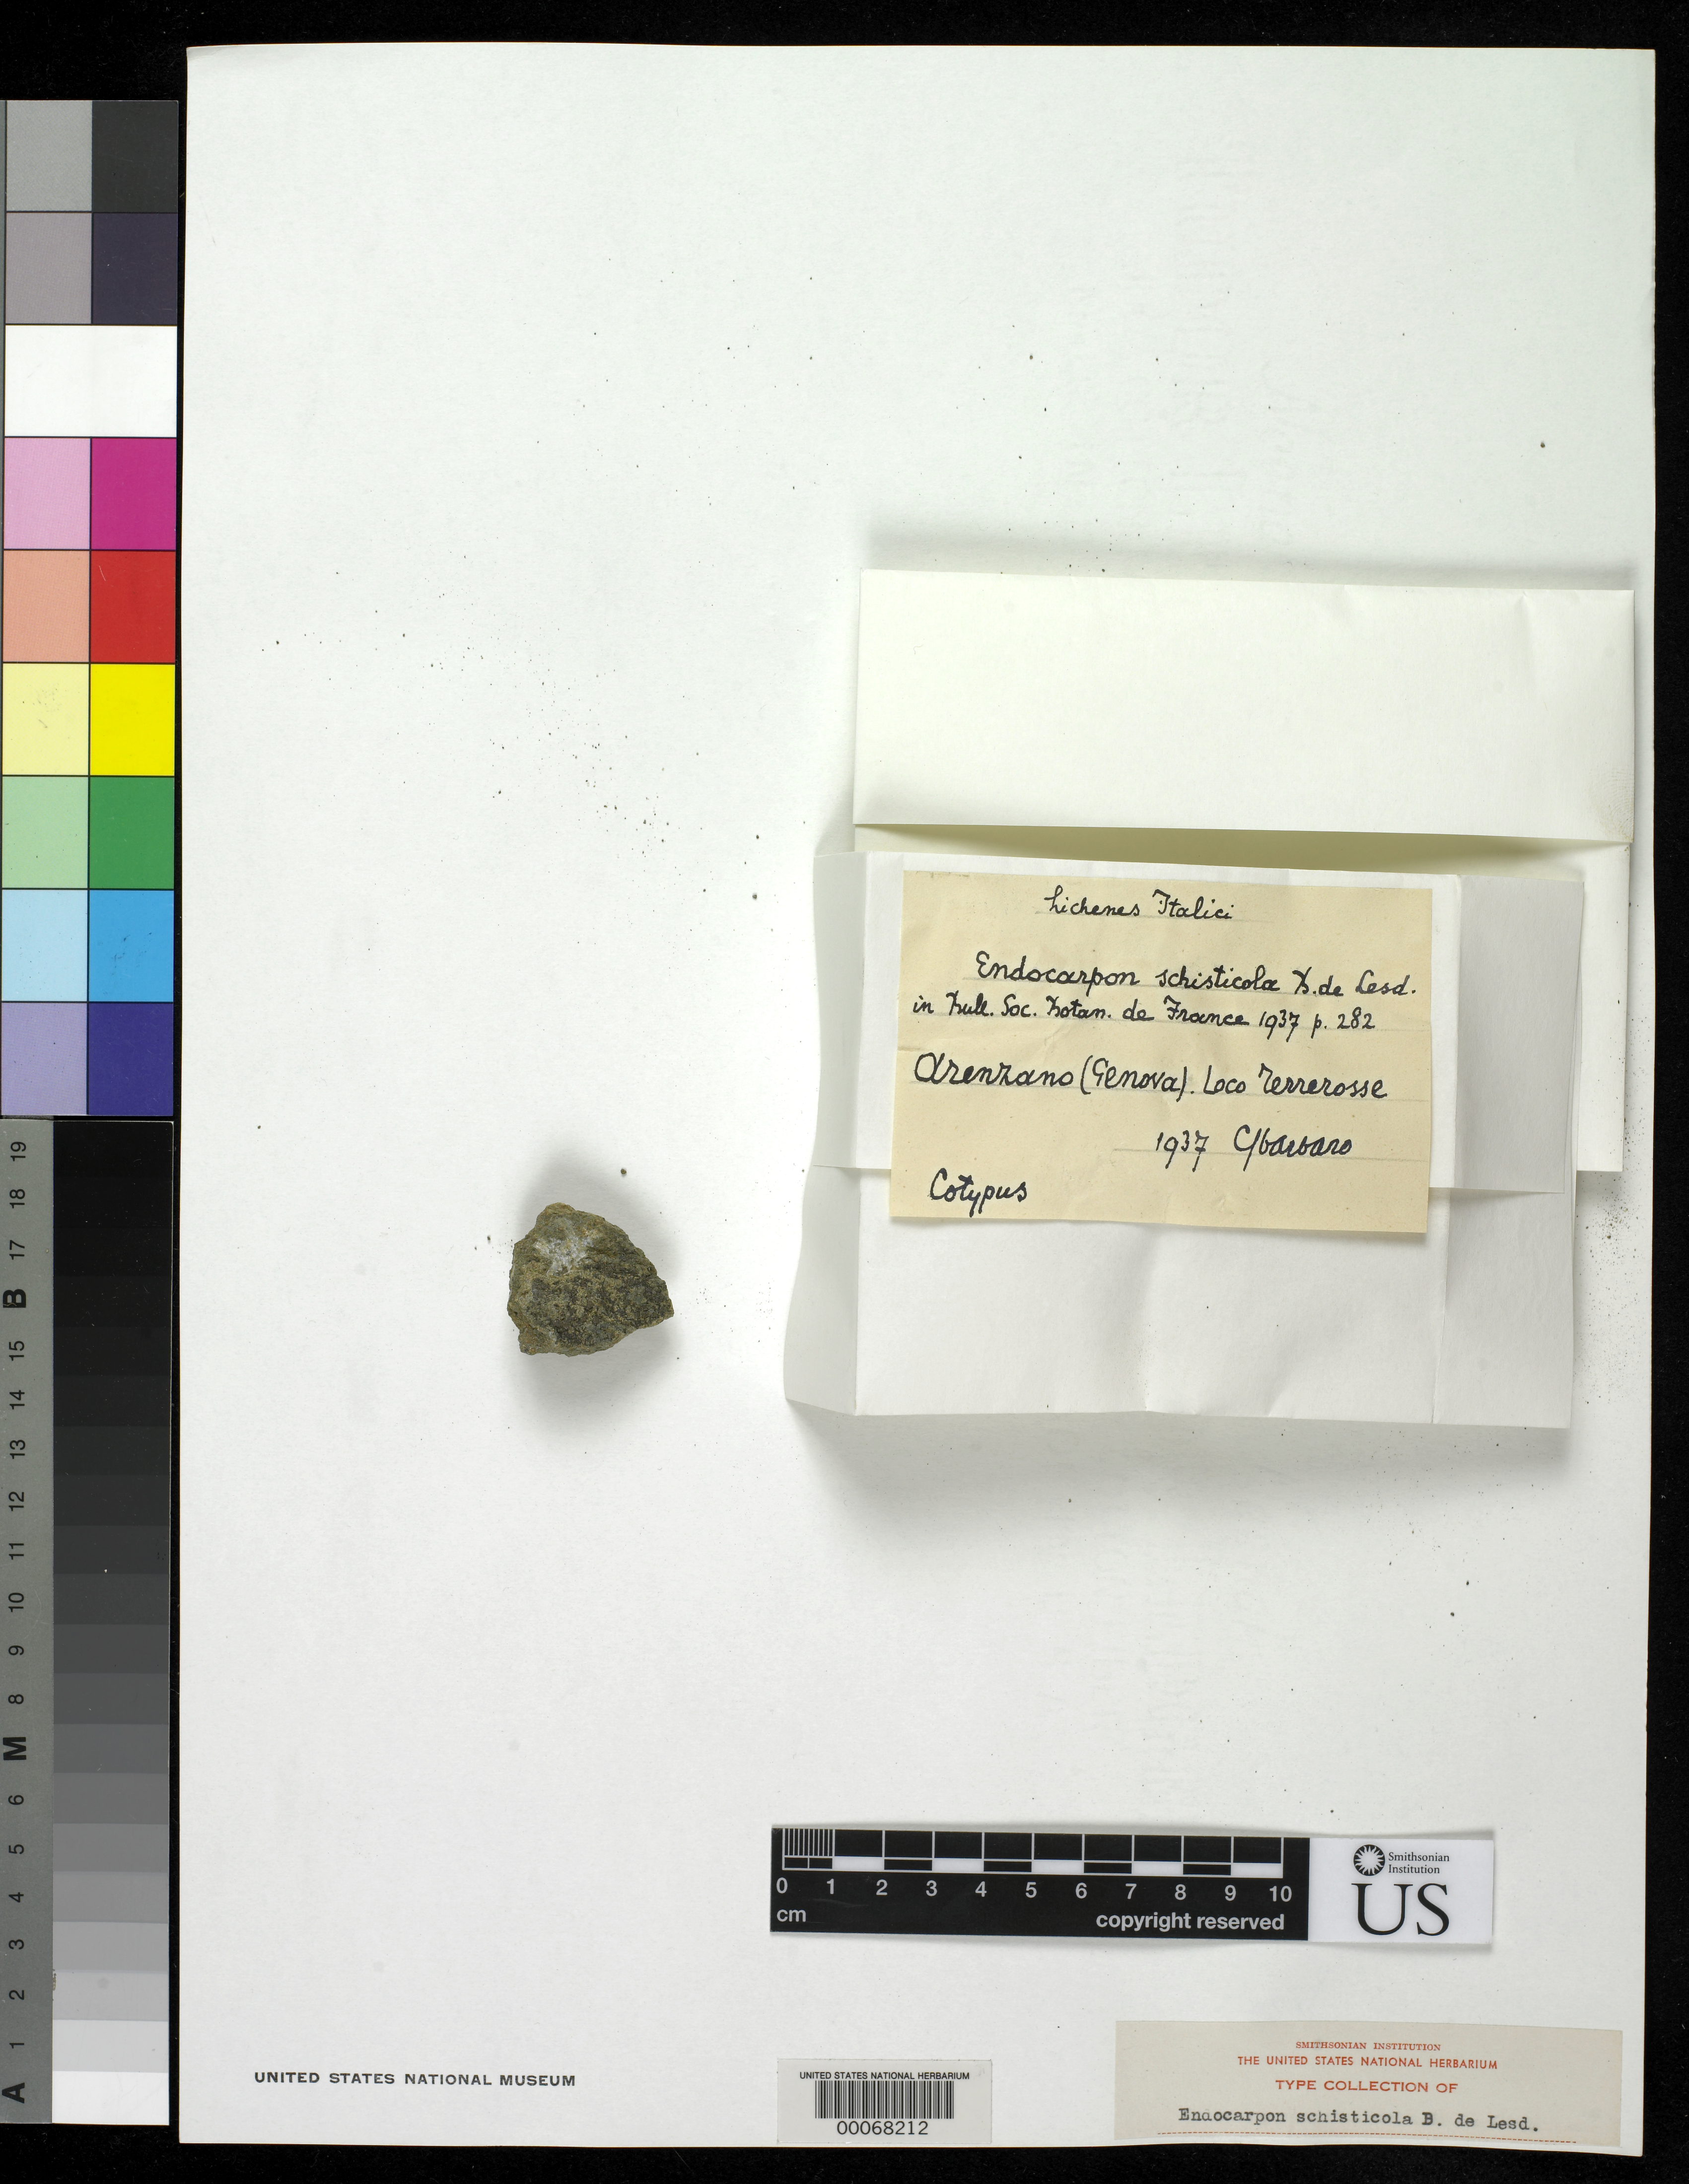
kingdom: Fungi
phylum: Ascomycota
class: Eurotiomycetes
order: Verrucariales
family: Verrucariaceae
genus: Endocarpon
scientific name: Endocarpon schisticola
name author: B. de Lesd.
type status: Isotype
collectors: C. Sbarbaro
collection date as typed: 1937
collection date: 1937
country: Italy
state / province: Liguria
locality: Arenzaro Loco Terrerosse. [Arenzaro native place redlands?].